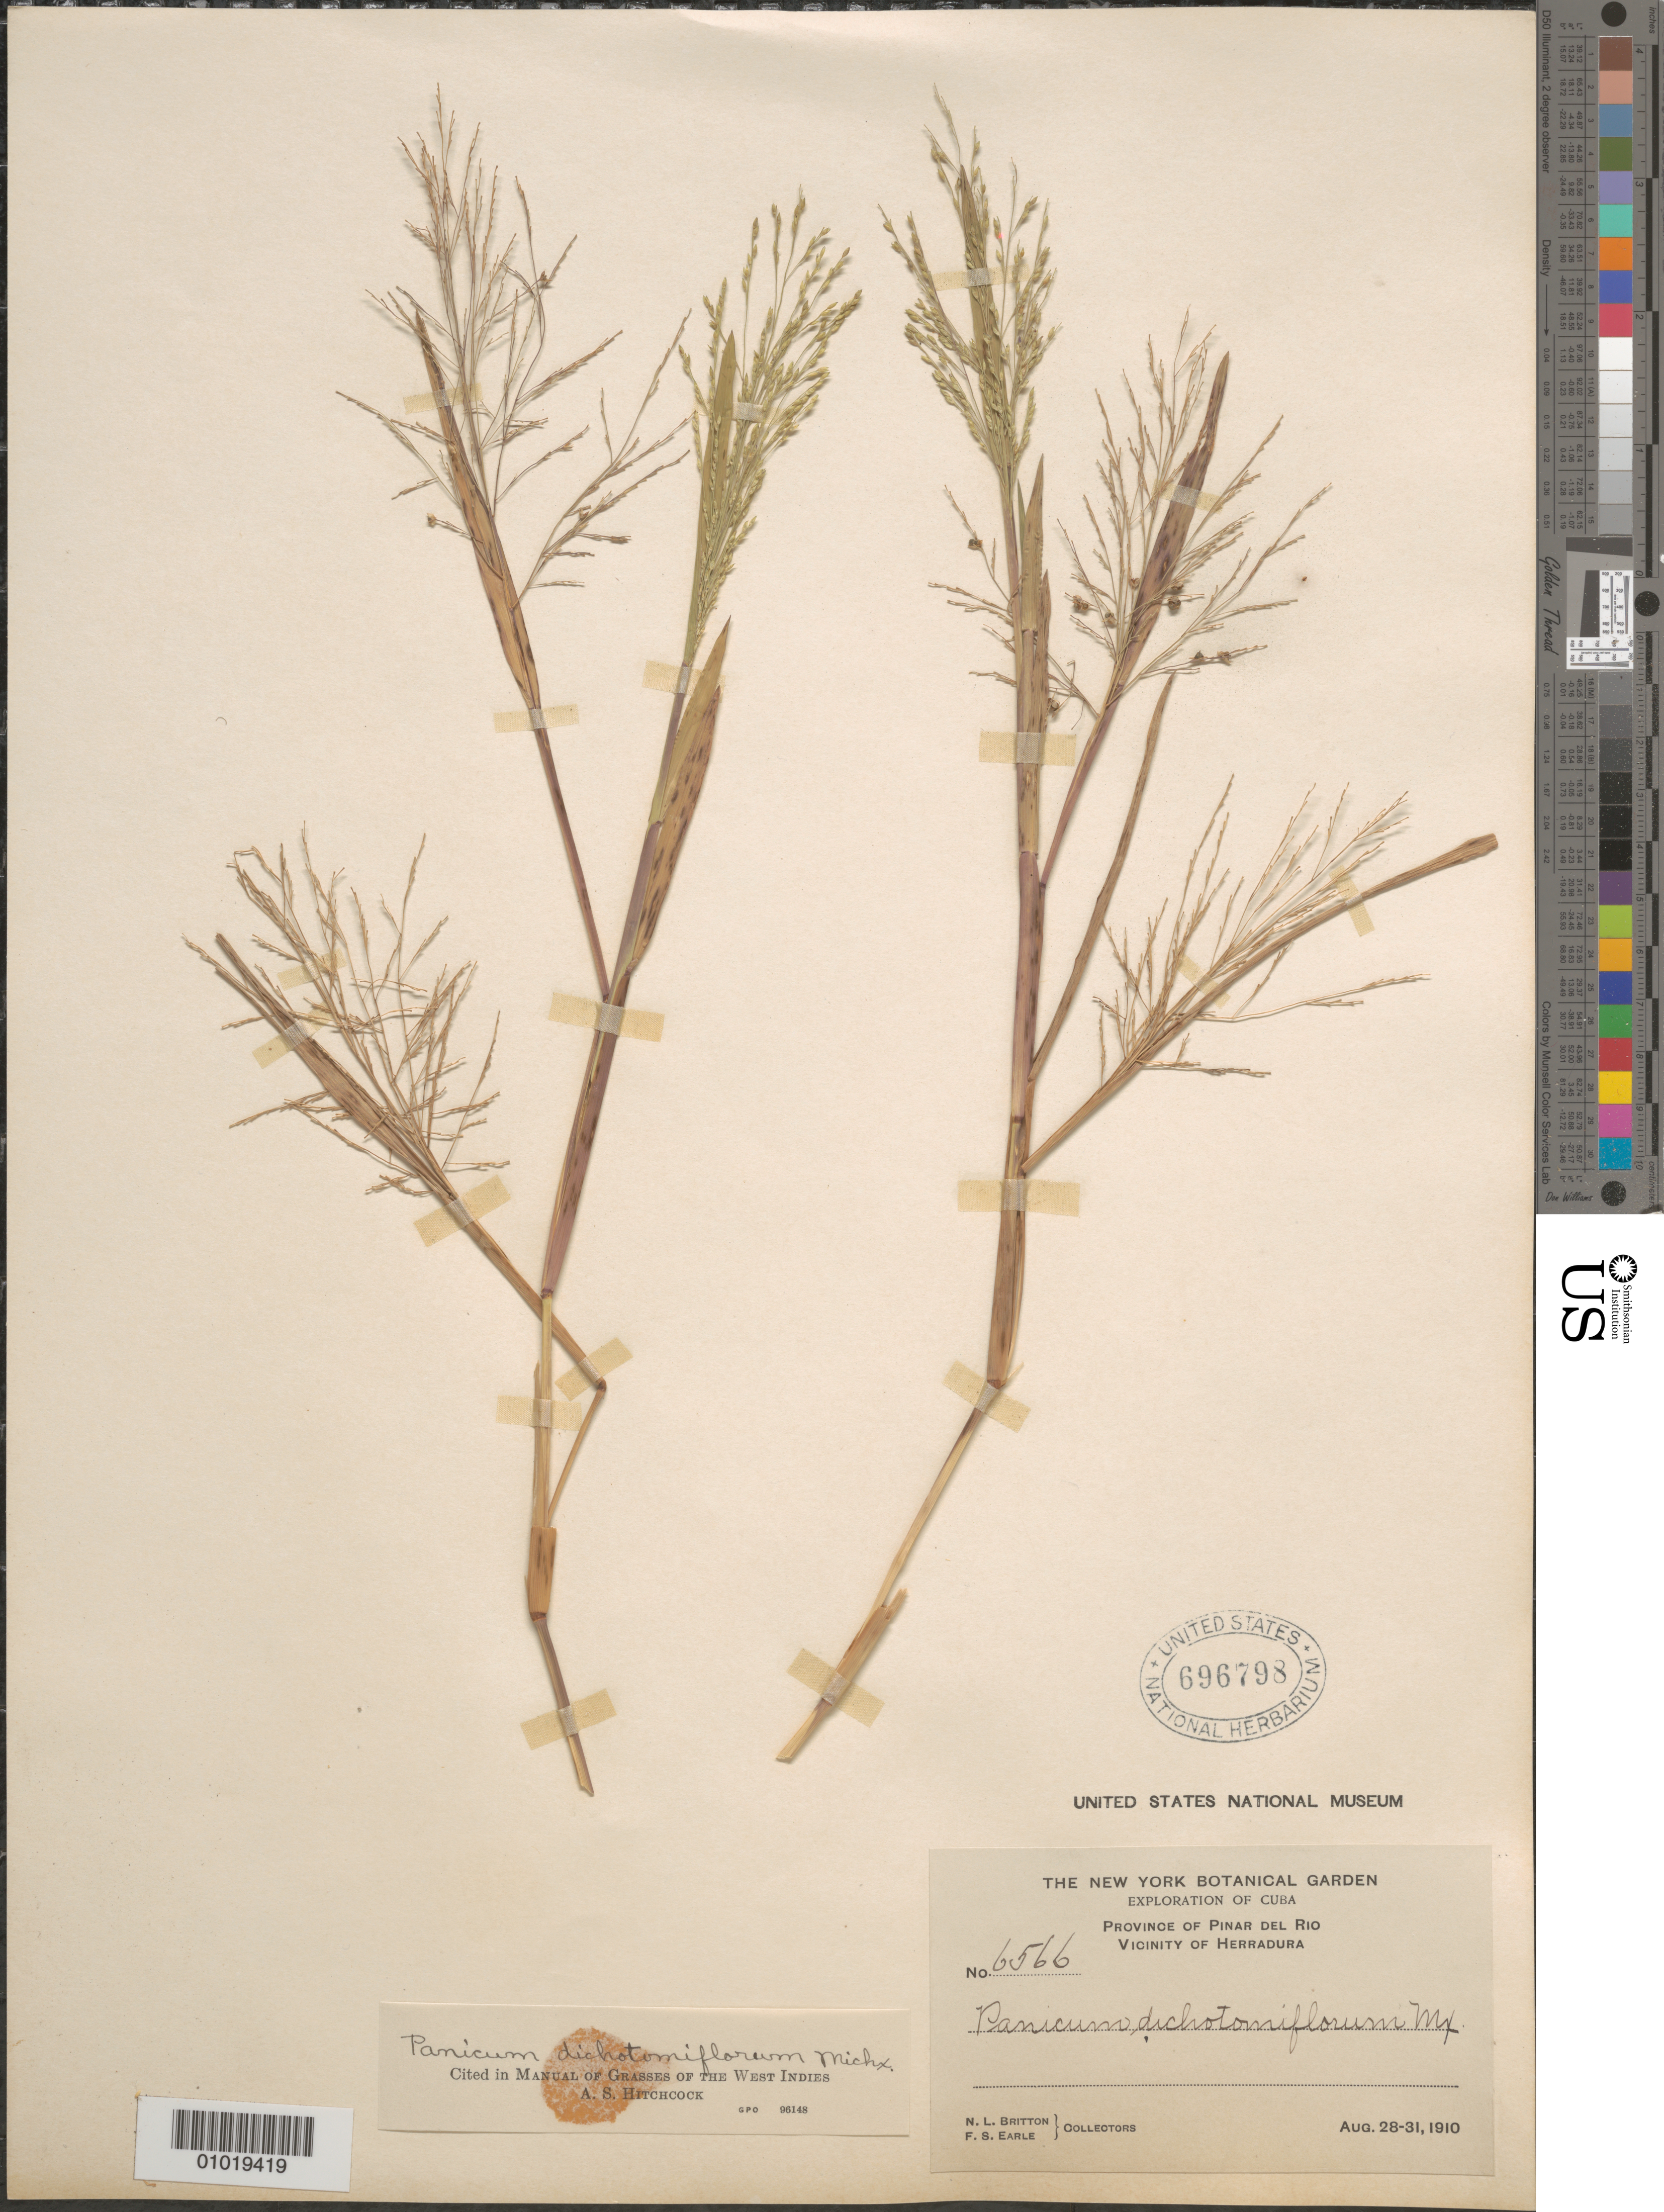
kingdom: Plantae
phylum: Tracheophyta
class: Liliopsida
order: Poales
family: Poaceae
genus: Panicum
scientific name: Panicum dichotomiflorum subsp. dichotomiflorum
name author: Michx.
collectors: N. Britton & F. S. Earle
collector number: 6566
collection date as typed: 28 Aug 1910 to 31 Aug 1910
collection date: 1910-08-28/1910-08-31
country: Cuba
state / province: Pinar del Rio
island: Cuba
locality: Vic of Herradura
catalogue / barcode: US 696798